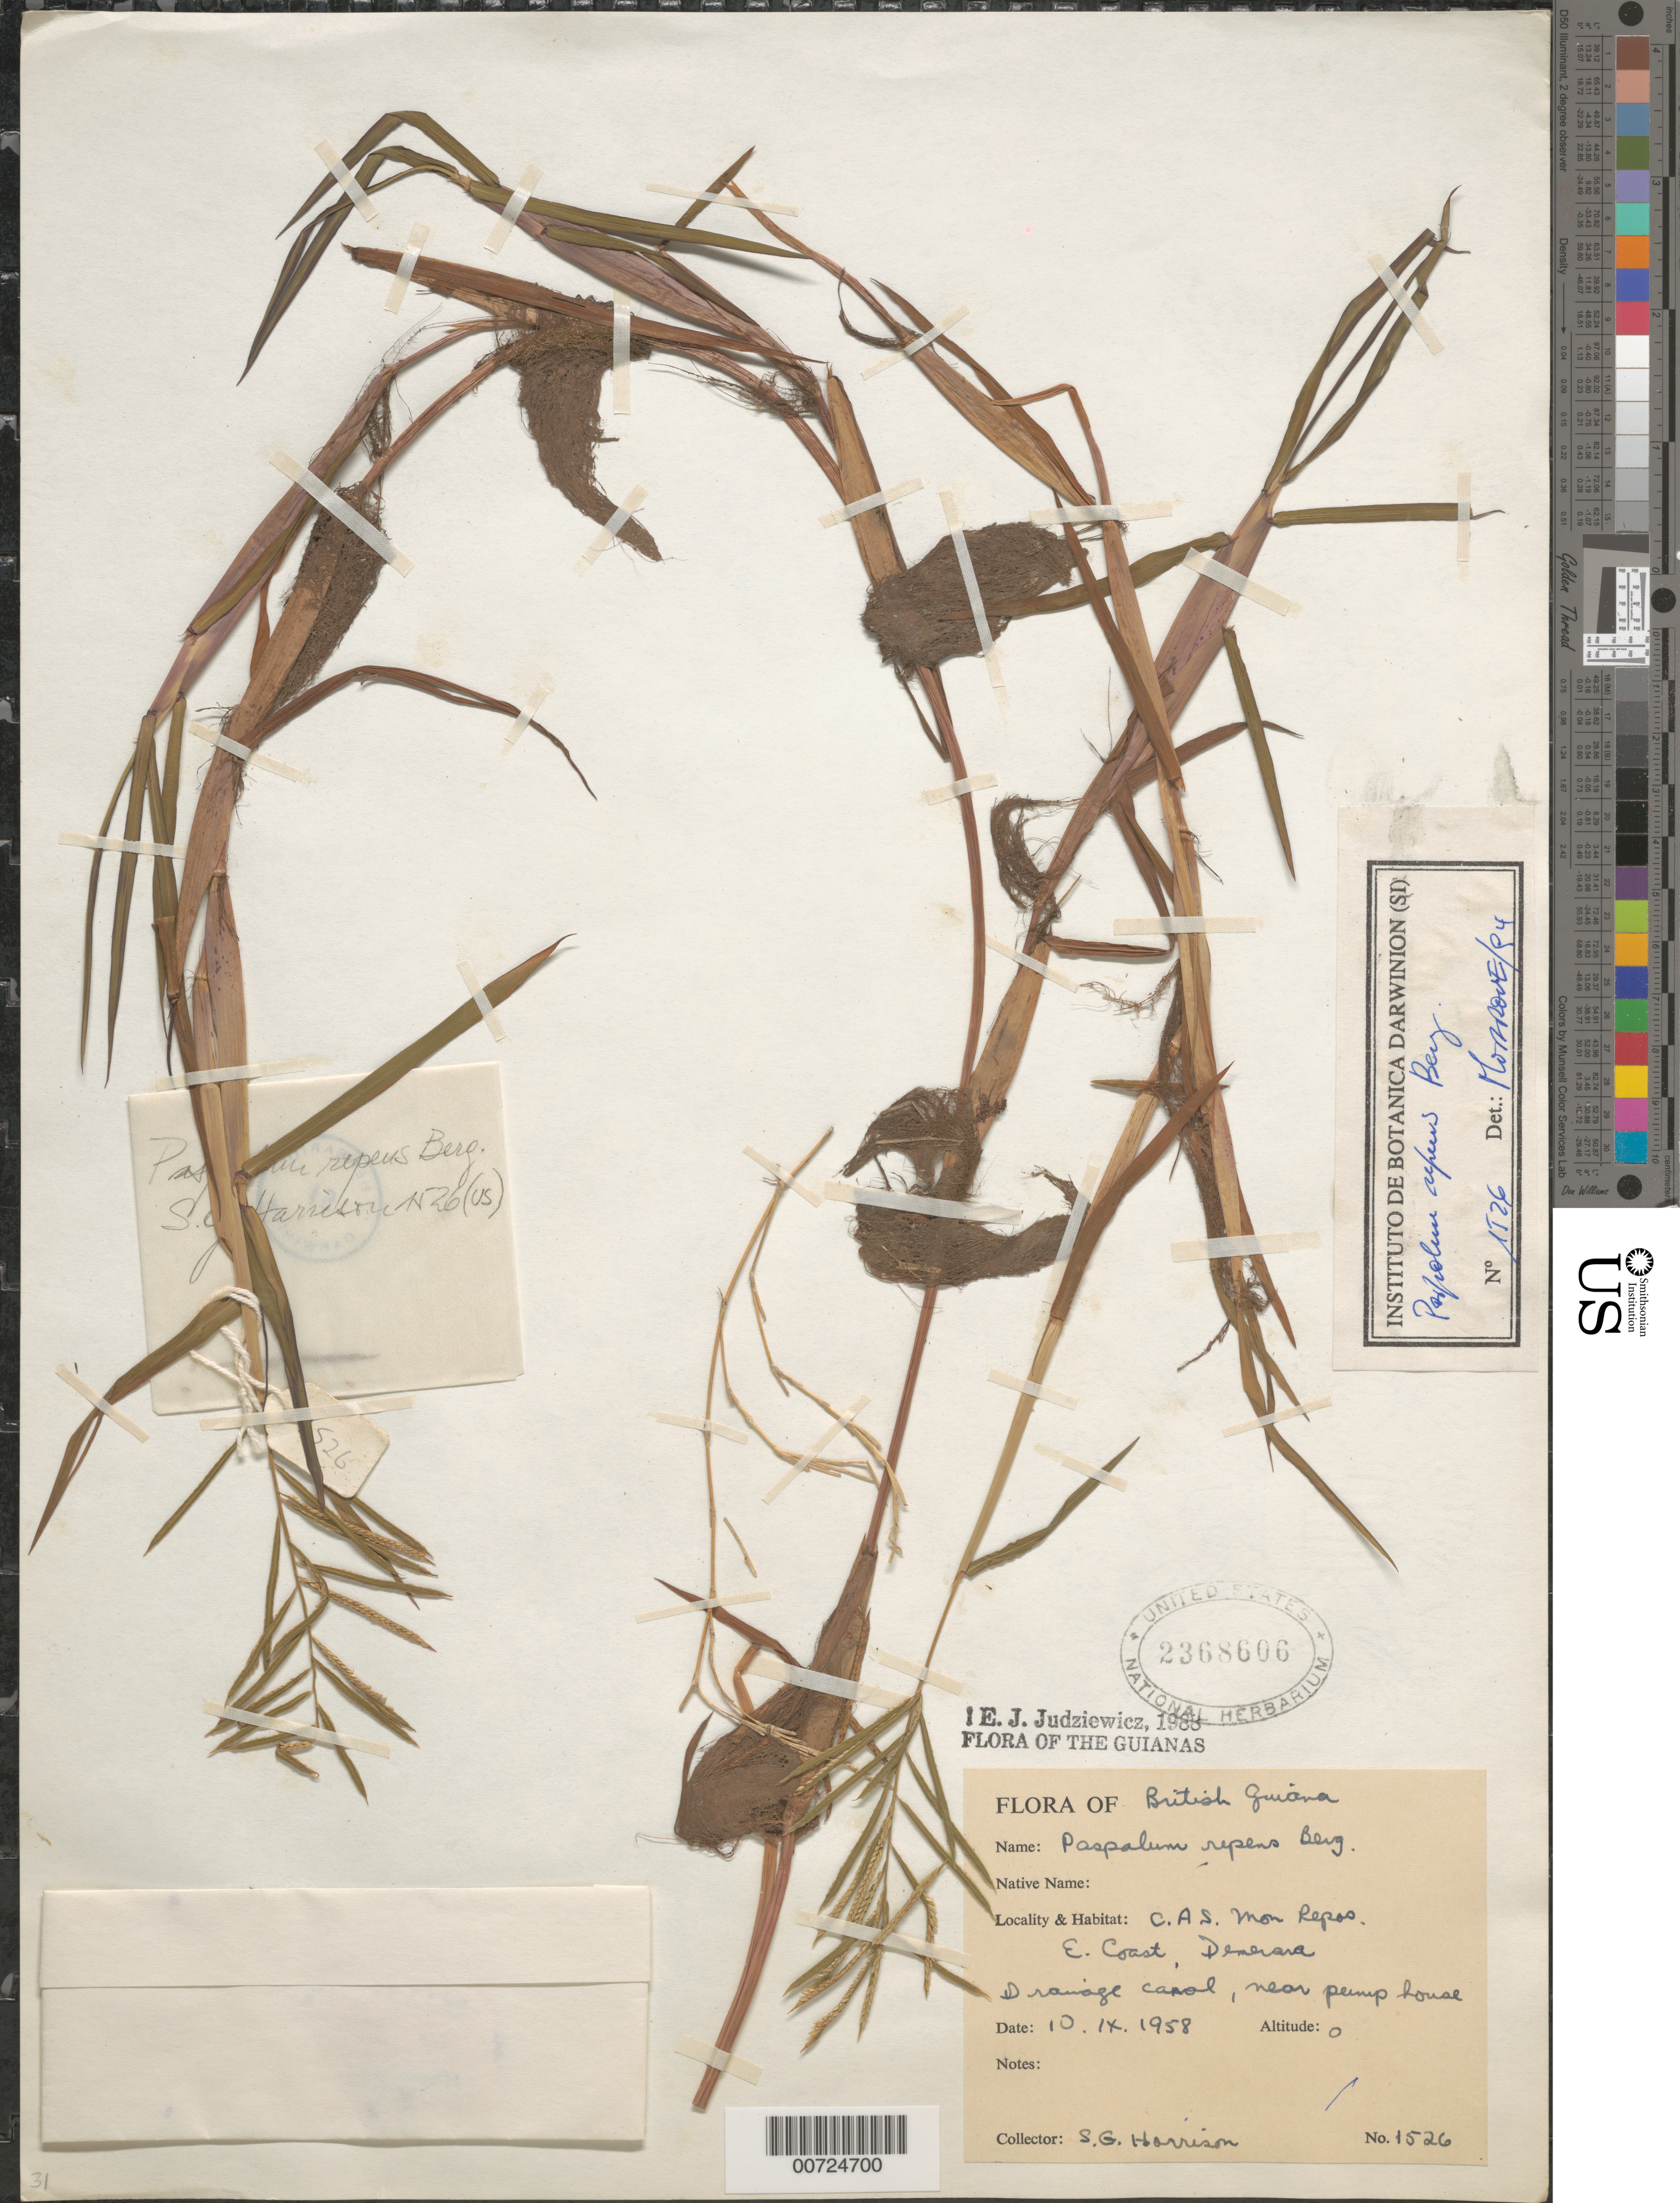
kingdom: Plantae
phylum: Tracheophyta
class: Liliopsida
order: Poales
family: Poaceae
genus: Paspalum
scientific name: Paspalum repens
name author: P.J. Bergius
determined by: Morrone, O. N., (SI), Instituto de Botánica Darwinion (Argentina)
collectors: S. G. Harrison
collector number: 1526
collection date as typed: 10-Sep-58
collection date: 1958-09-10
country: Guyana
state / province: Demerara-Mahaica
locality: C.A.S. Mon. Repos, Demerara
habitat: Drainage canal, near pump house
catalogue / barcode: US 2368606